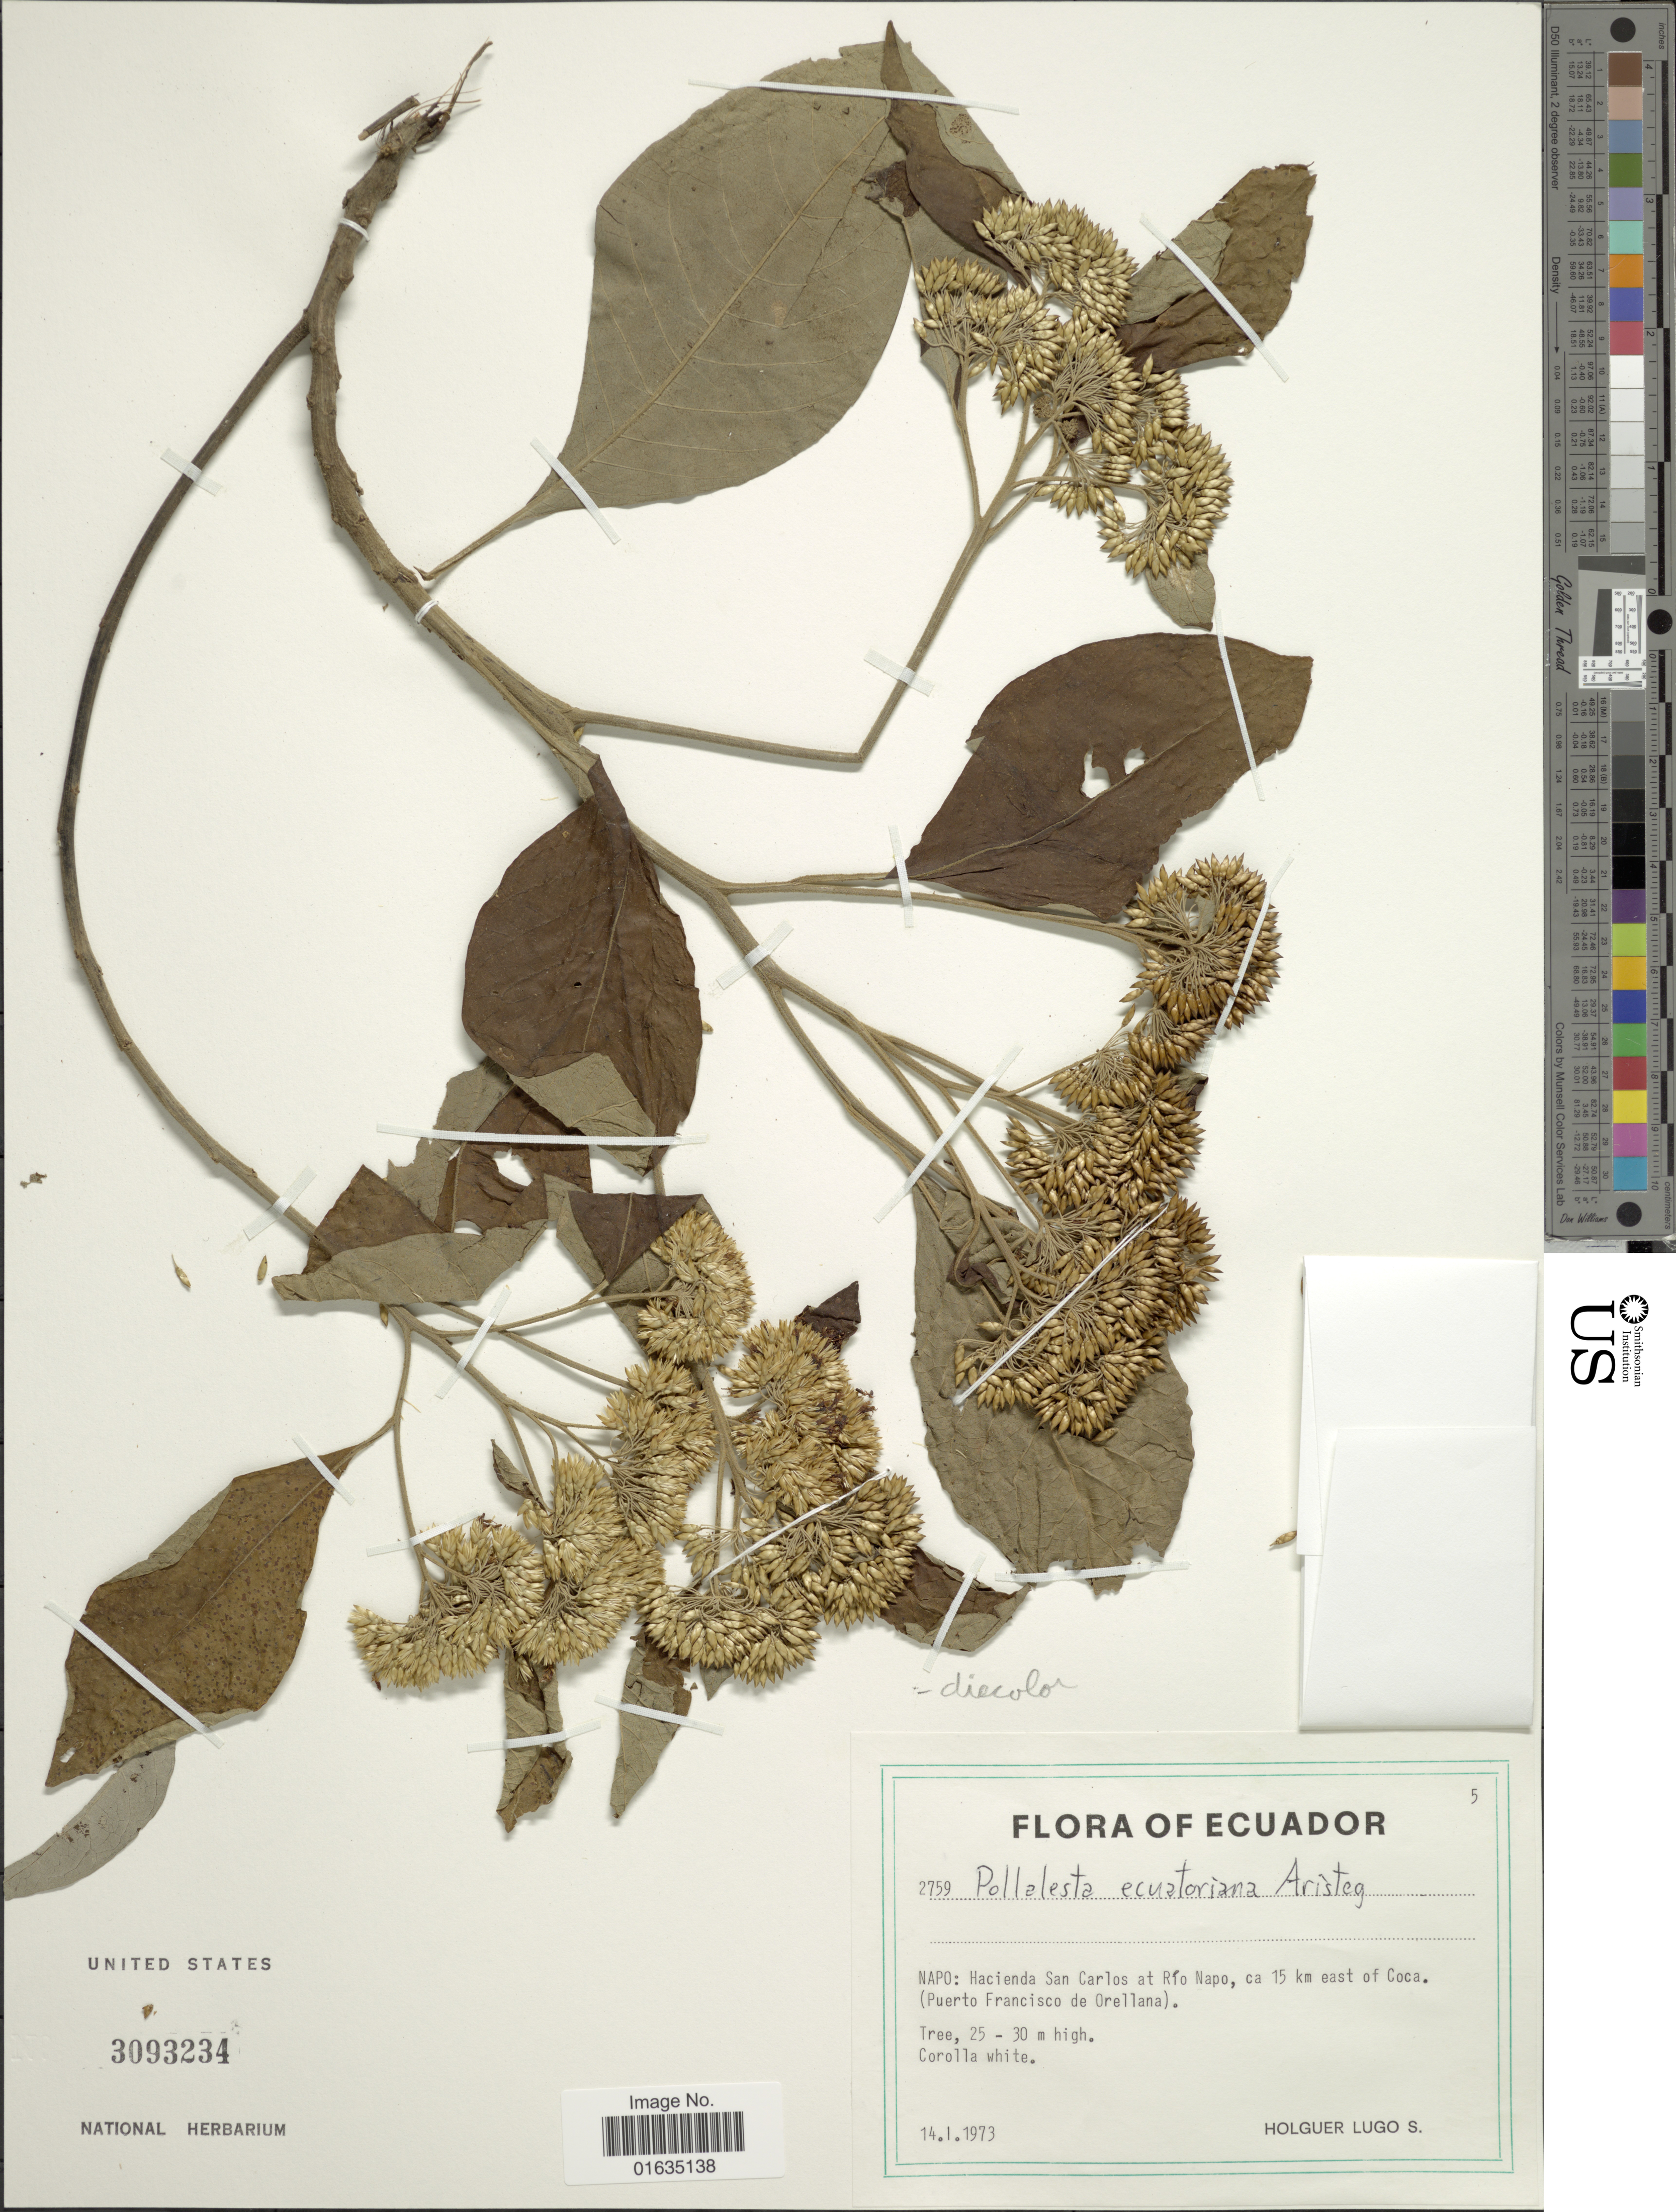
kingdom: Plantae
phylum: Tracheophyta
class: Magnoliopsida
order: Asterales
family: Asteraceae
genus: Pollalesta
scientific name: Pollalesta discolor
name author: (Kunth) Aristeg.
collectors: H. Lugo S.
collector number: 2759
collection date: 1973-01-14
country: Ecuador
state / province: Napo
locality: Hacienda San Carlos at Rio Napo, ca 15 km east of Coca (Puerto Francisco de Orellana)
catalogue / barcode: US 3093234